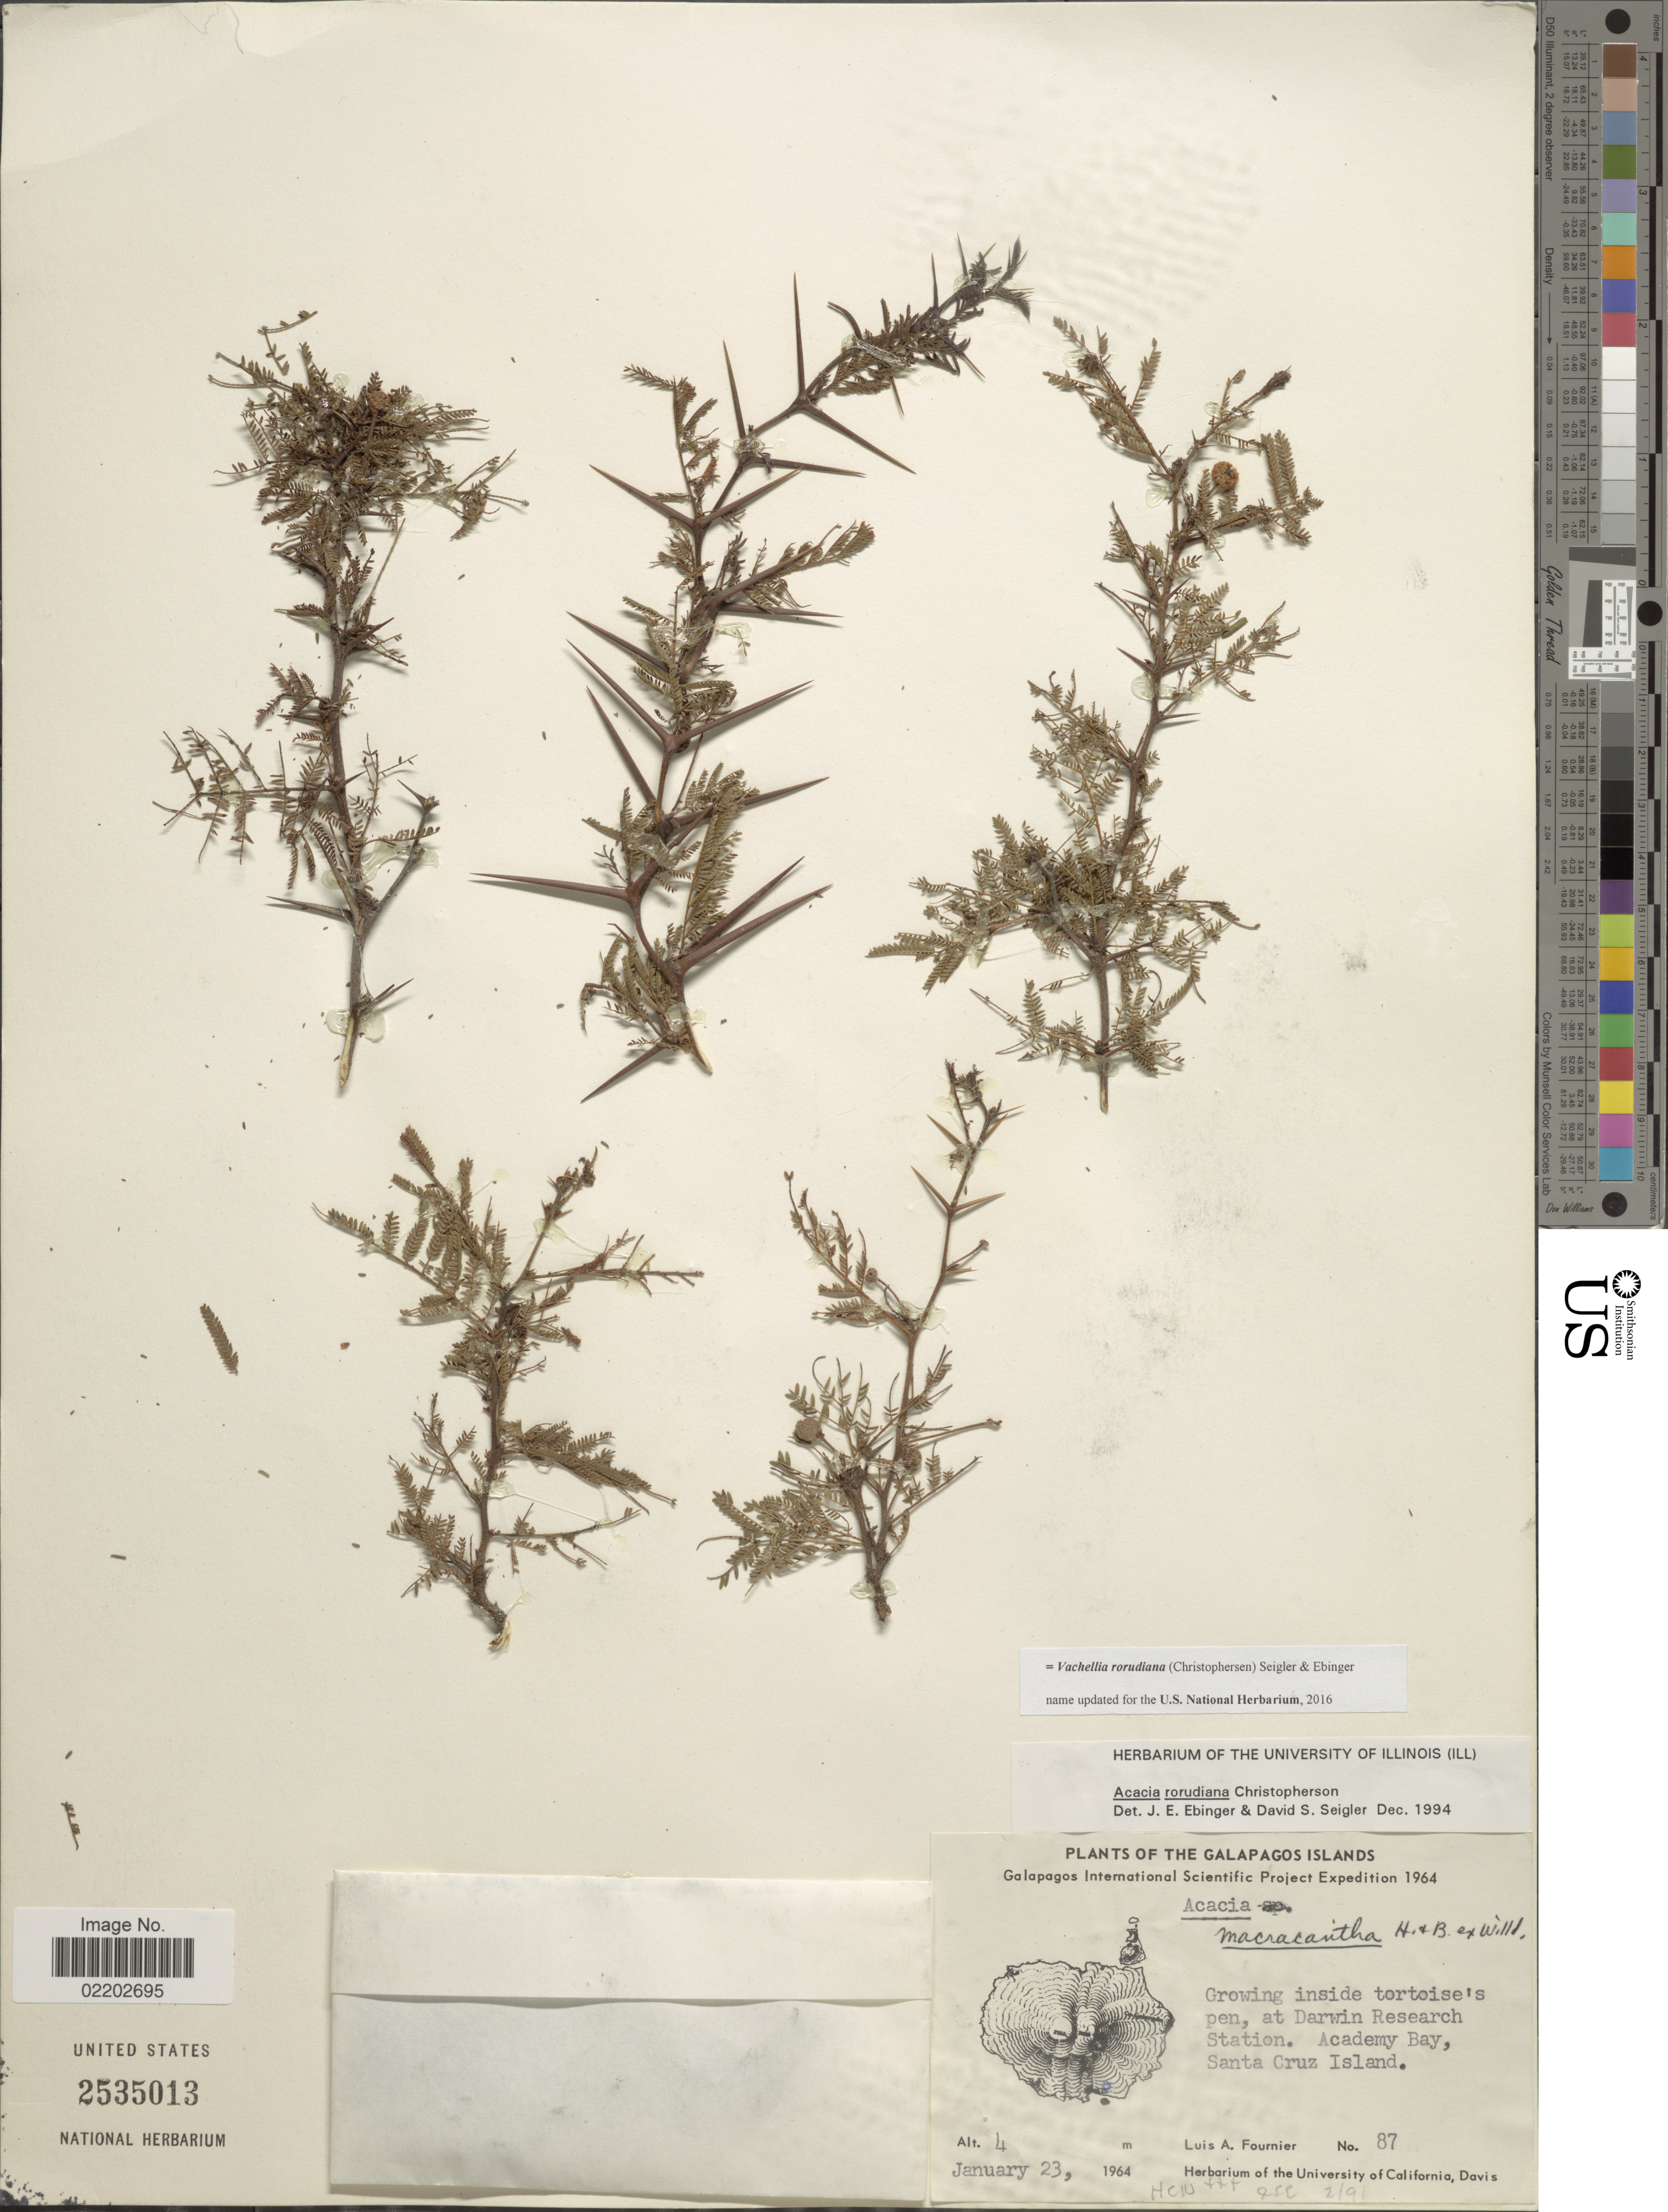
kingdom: Plantae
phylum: Tracheophyta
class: Magnoliopsida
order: Fabales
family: Fabaceae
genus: Vachellia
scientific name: Vachellia rorudiana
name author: (Christoph.) Seigler & Ebinger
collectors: L. A. Fournier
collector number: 87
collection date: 1964-01-23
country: Ecuador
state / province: Colón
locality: Galapagos Islands, Darwin Station, Academy Bay, Santa Cruz Island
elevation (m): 4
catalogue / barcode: US 2535013